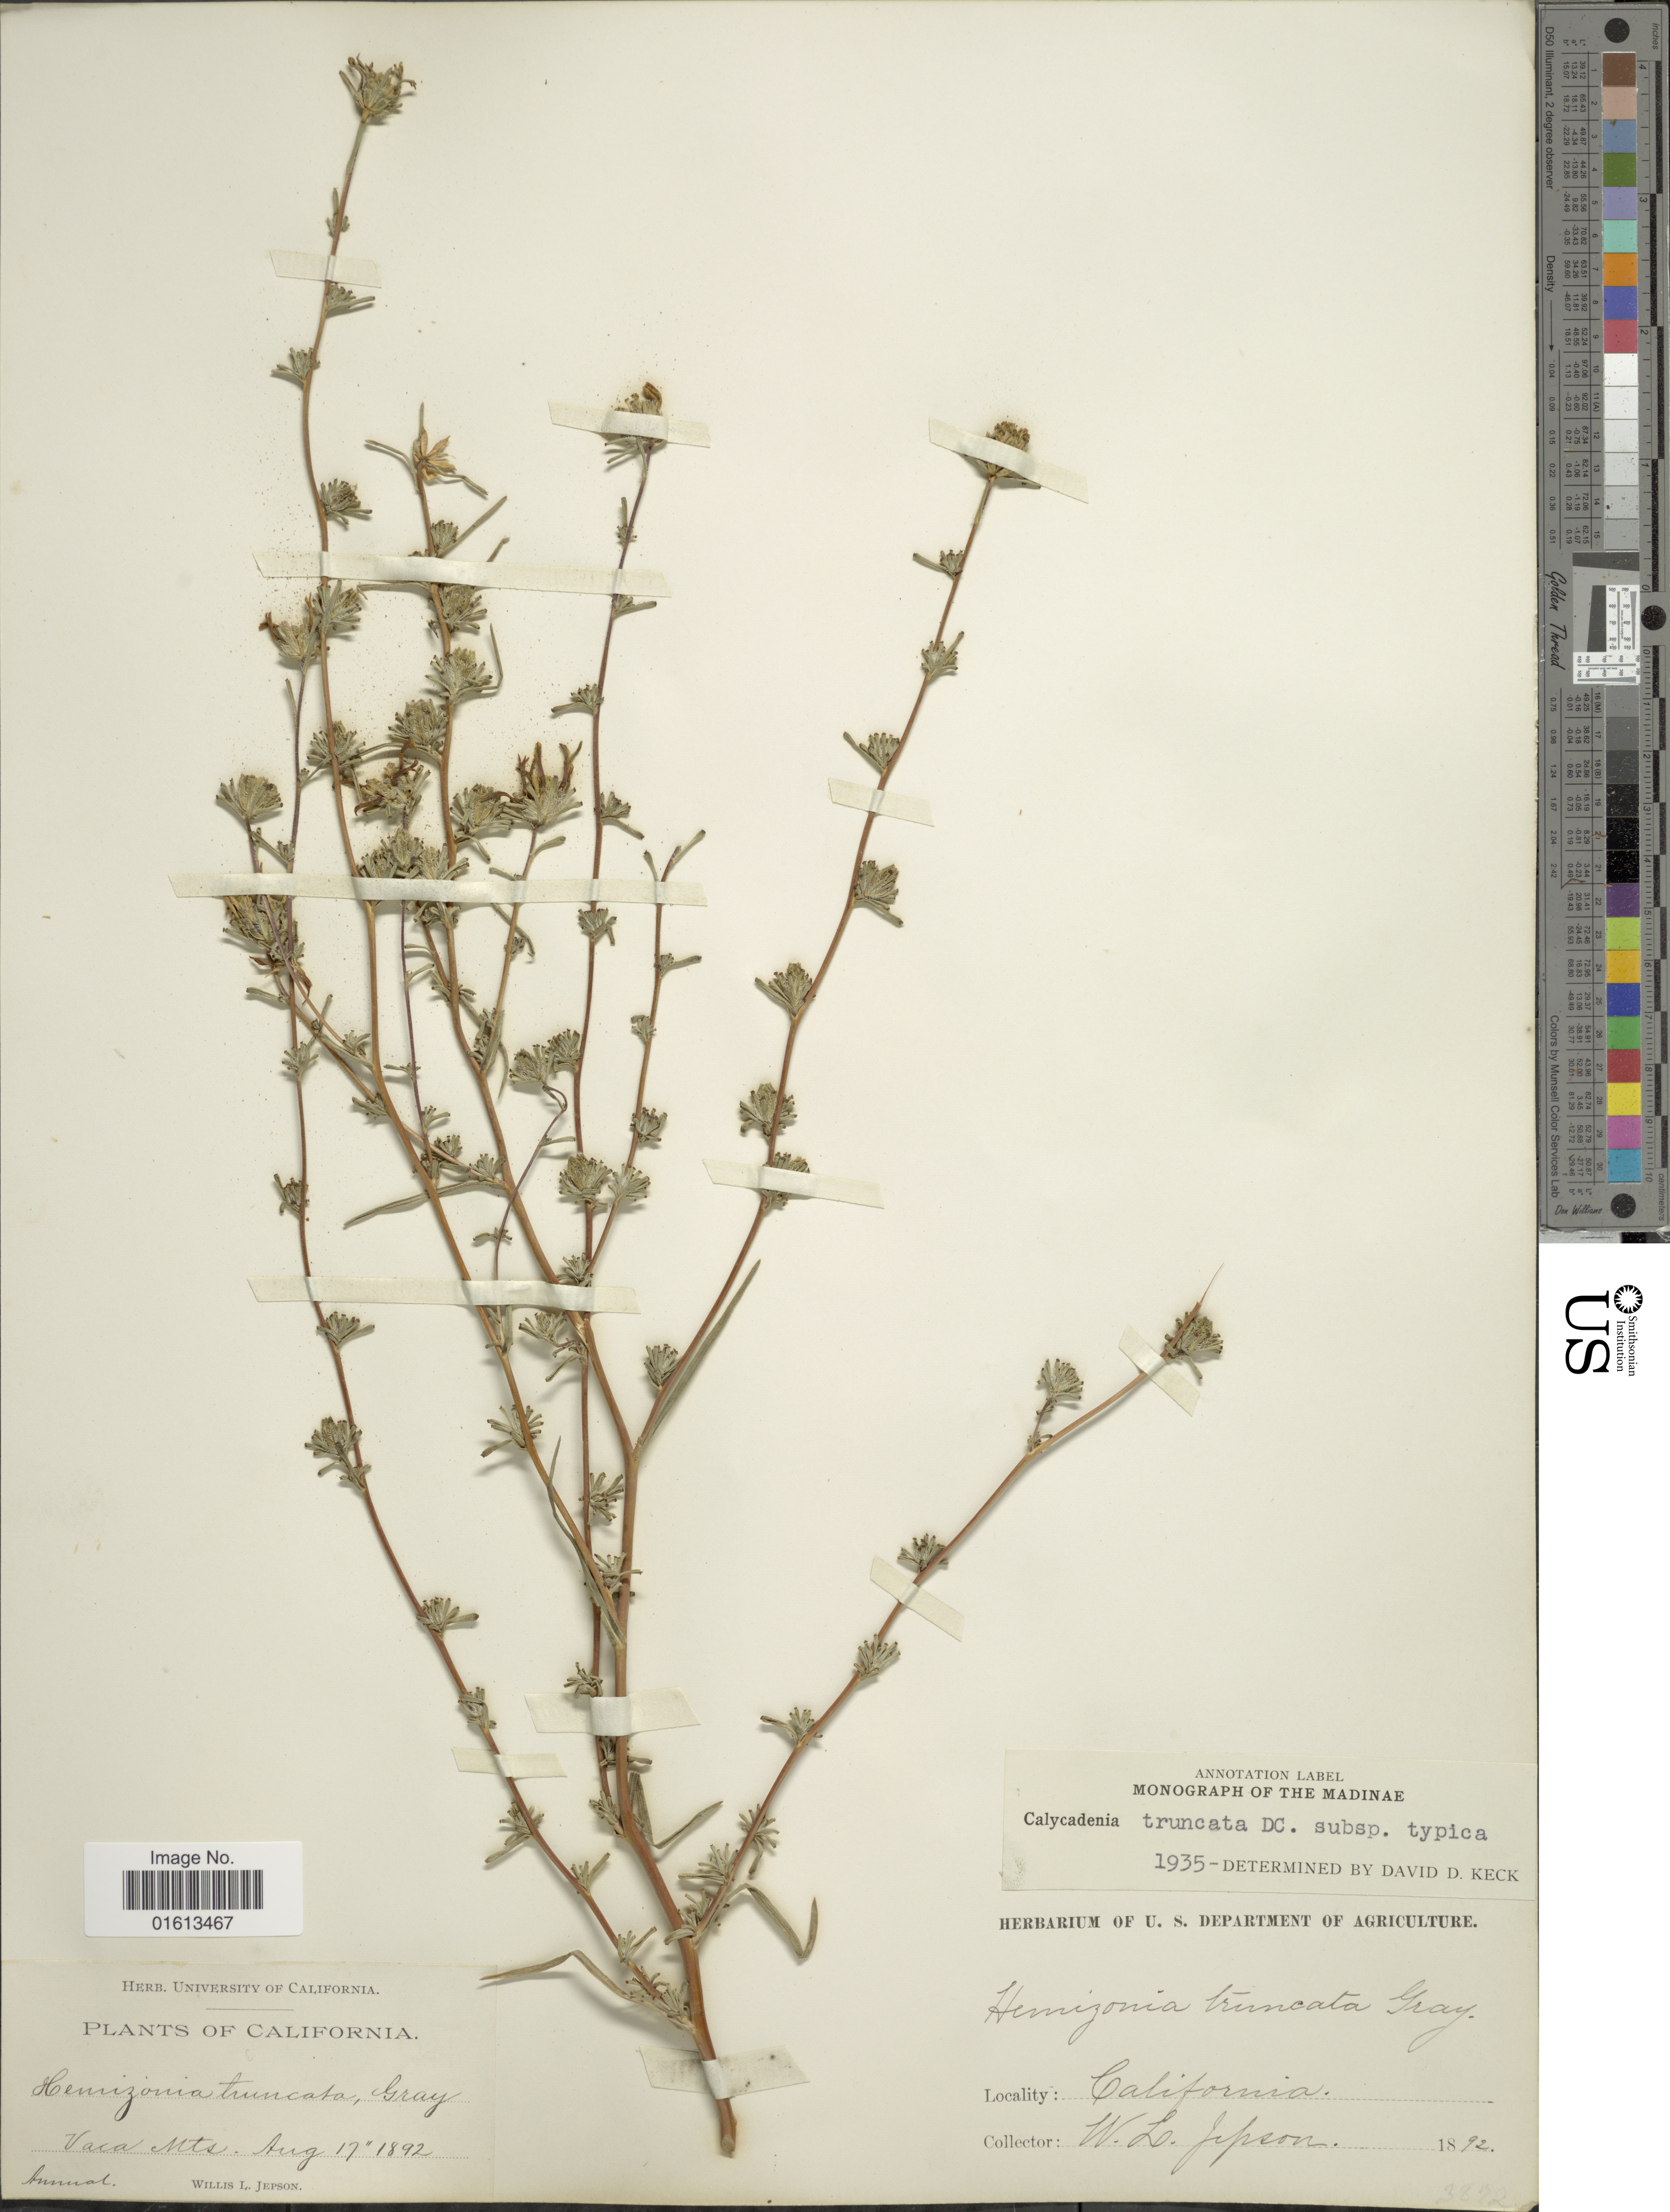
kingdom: Plantae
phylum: Tracheophyta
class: Magnoliopsida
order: Asterales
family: Asteraceae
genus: Calycadenia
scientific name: Calycadenia truncata subsp. truncata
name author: DC.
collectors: W. L. Jepson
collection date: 1892-08-17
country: United States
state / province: California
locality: Vaca Mts., California